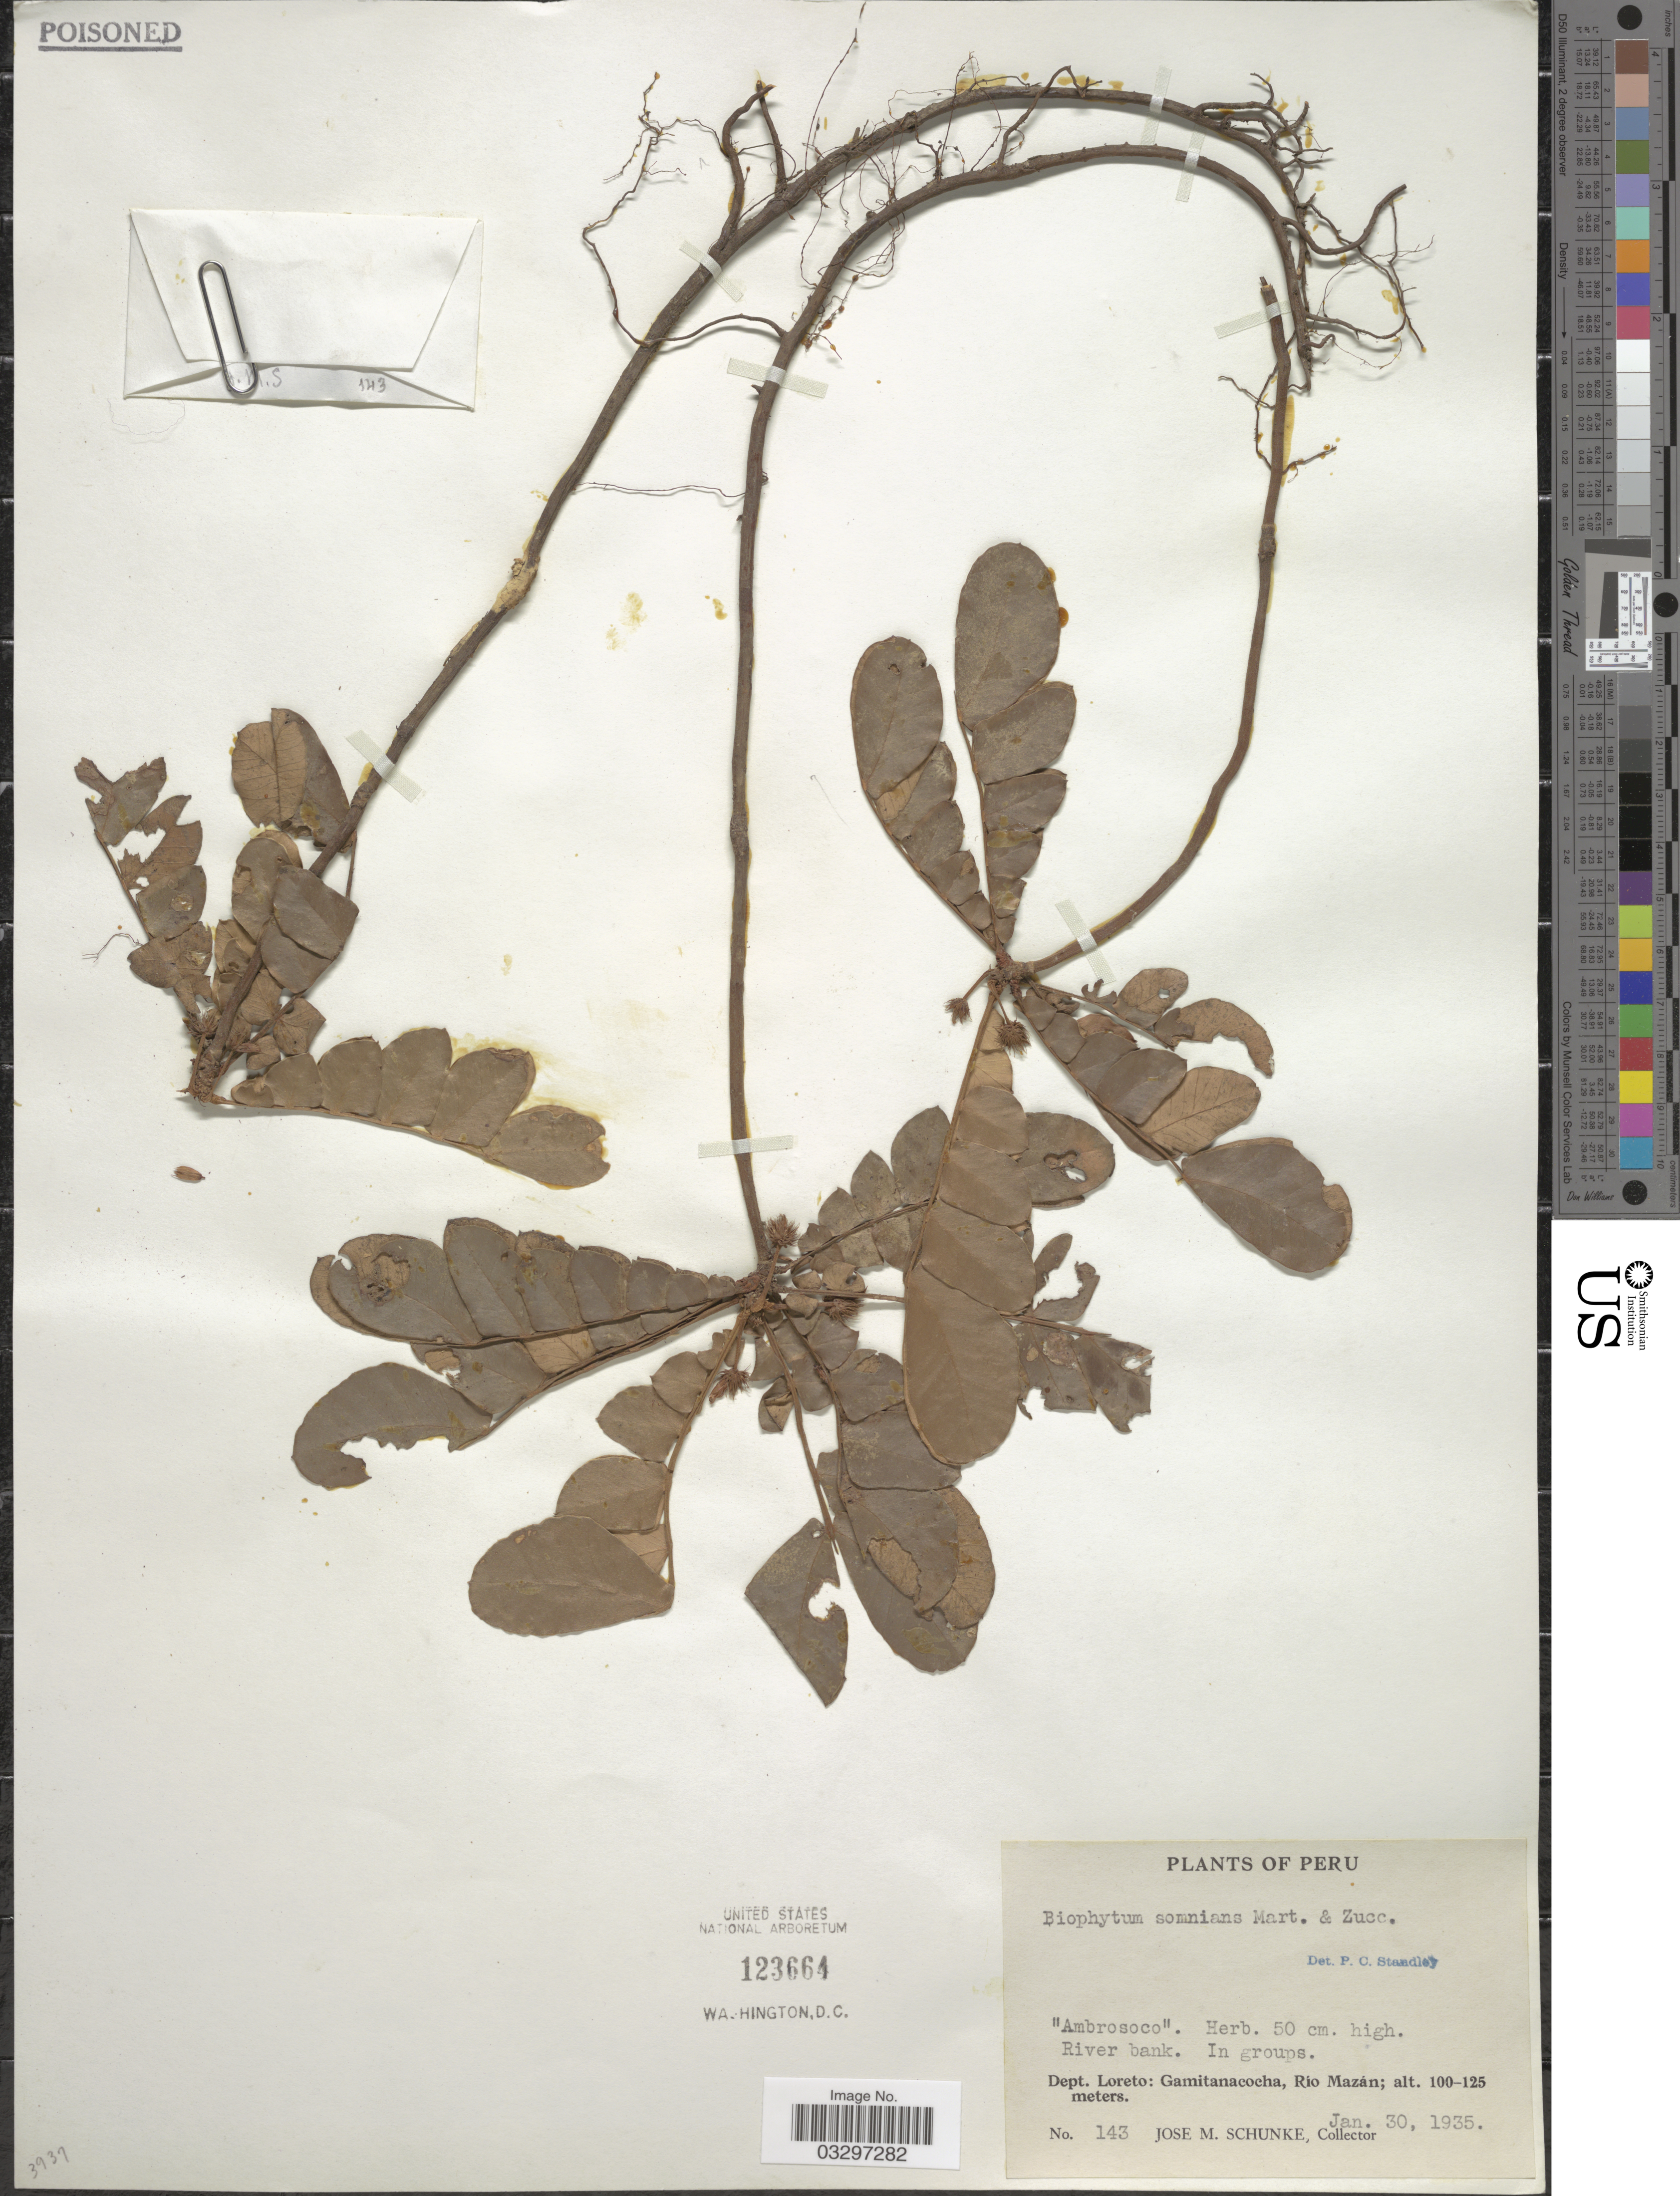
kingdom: Plantae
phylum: Tracheophyta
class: Magnoliopsida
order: Oxalidales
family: Oxalidaceae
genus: Biophytum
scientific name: Biophytum somnians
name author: (Mart. ex Zucc.) G. Don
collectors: J. M. Schunke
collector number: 143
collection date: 1935-01-30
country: Peru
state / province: Loreto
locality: Dept. Loreto: Gamitanacocha, Río Mazán.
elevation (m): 100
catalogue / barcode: US 123664